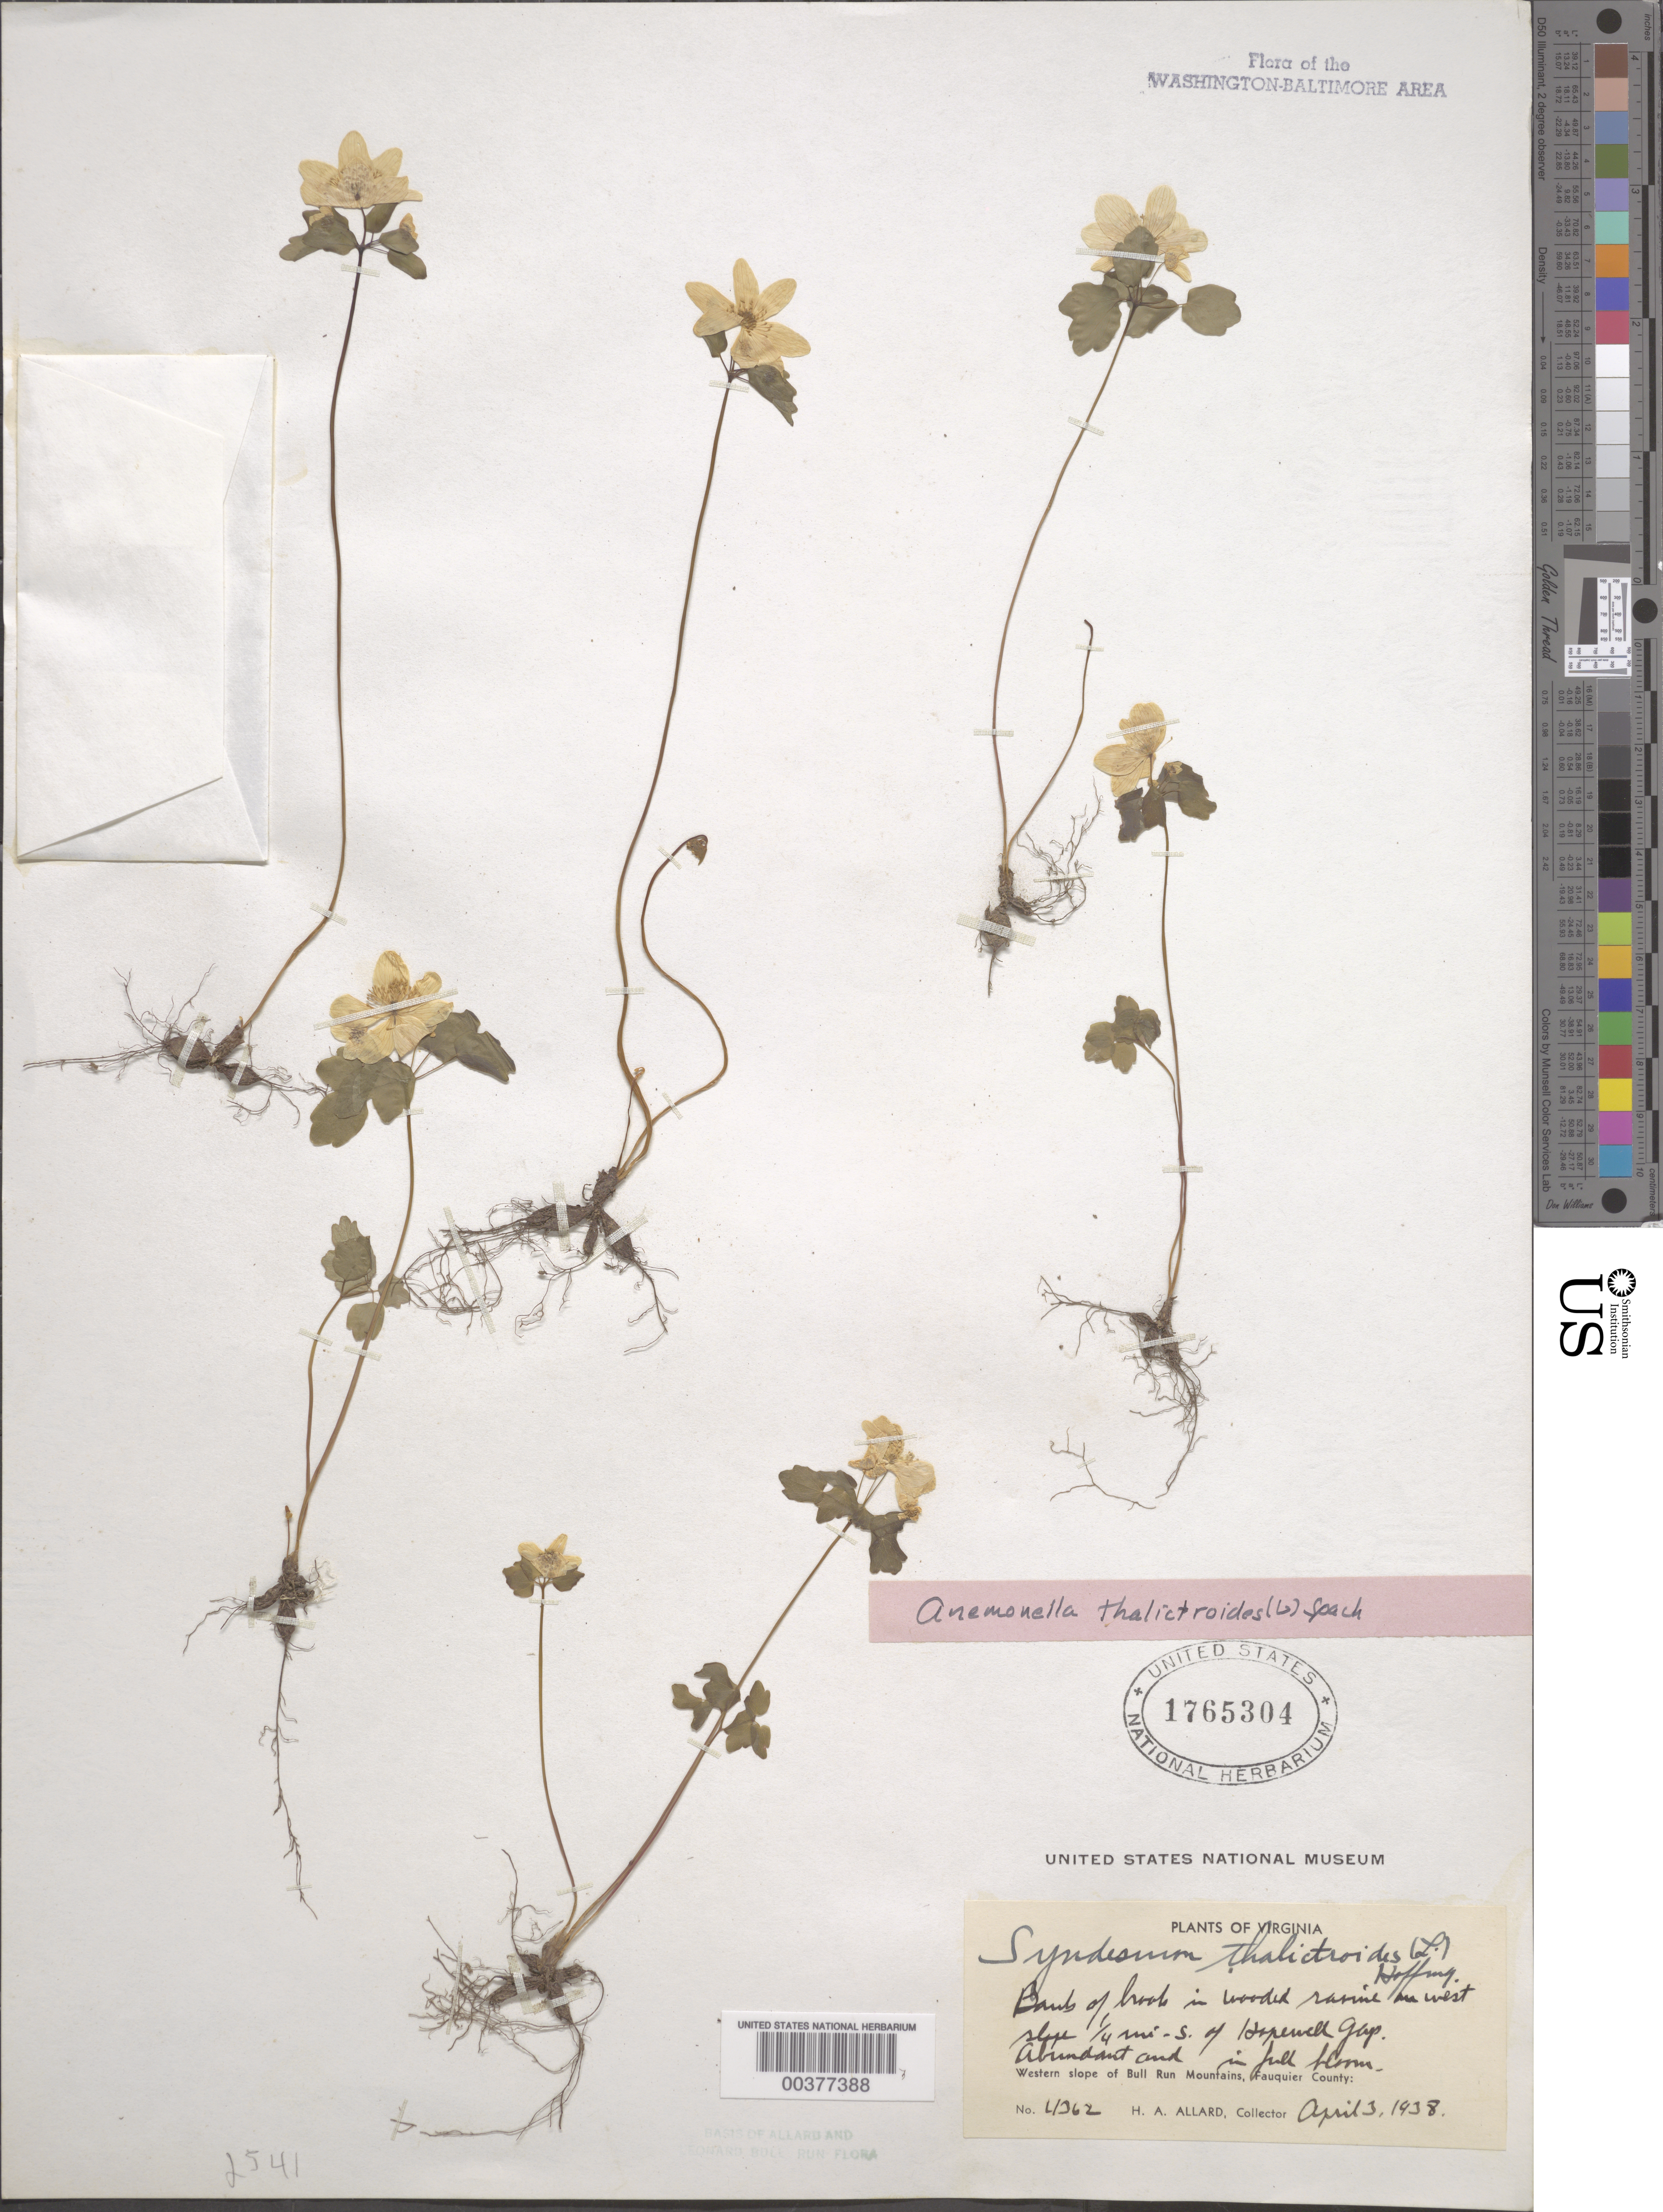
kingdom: Plantae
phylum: Tracheophyta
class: Magnoliopsida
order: Ranunculales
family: Ranunculaceae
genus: Thalictrum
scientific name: Thalictrum thalictroides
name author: (L.) A.J. Eames & B. Boivin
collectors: H. A. Allard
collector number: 4362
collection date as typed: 03 Apr 1938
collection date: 1938-04-03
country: United States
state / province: Virginia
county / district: Fauquier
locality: South of Hopewell Gap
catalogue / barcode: US 1765304